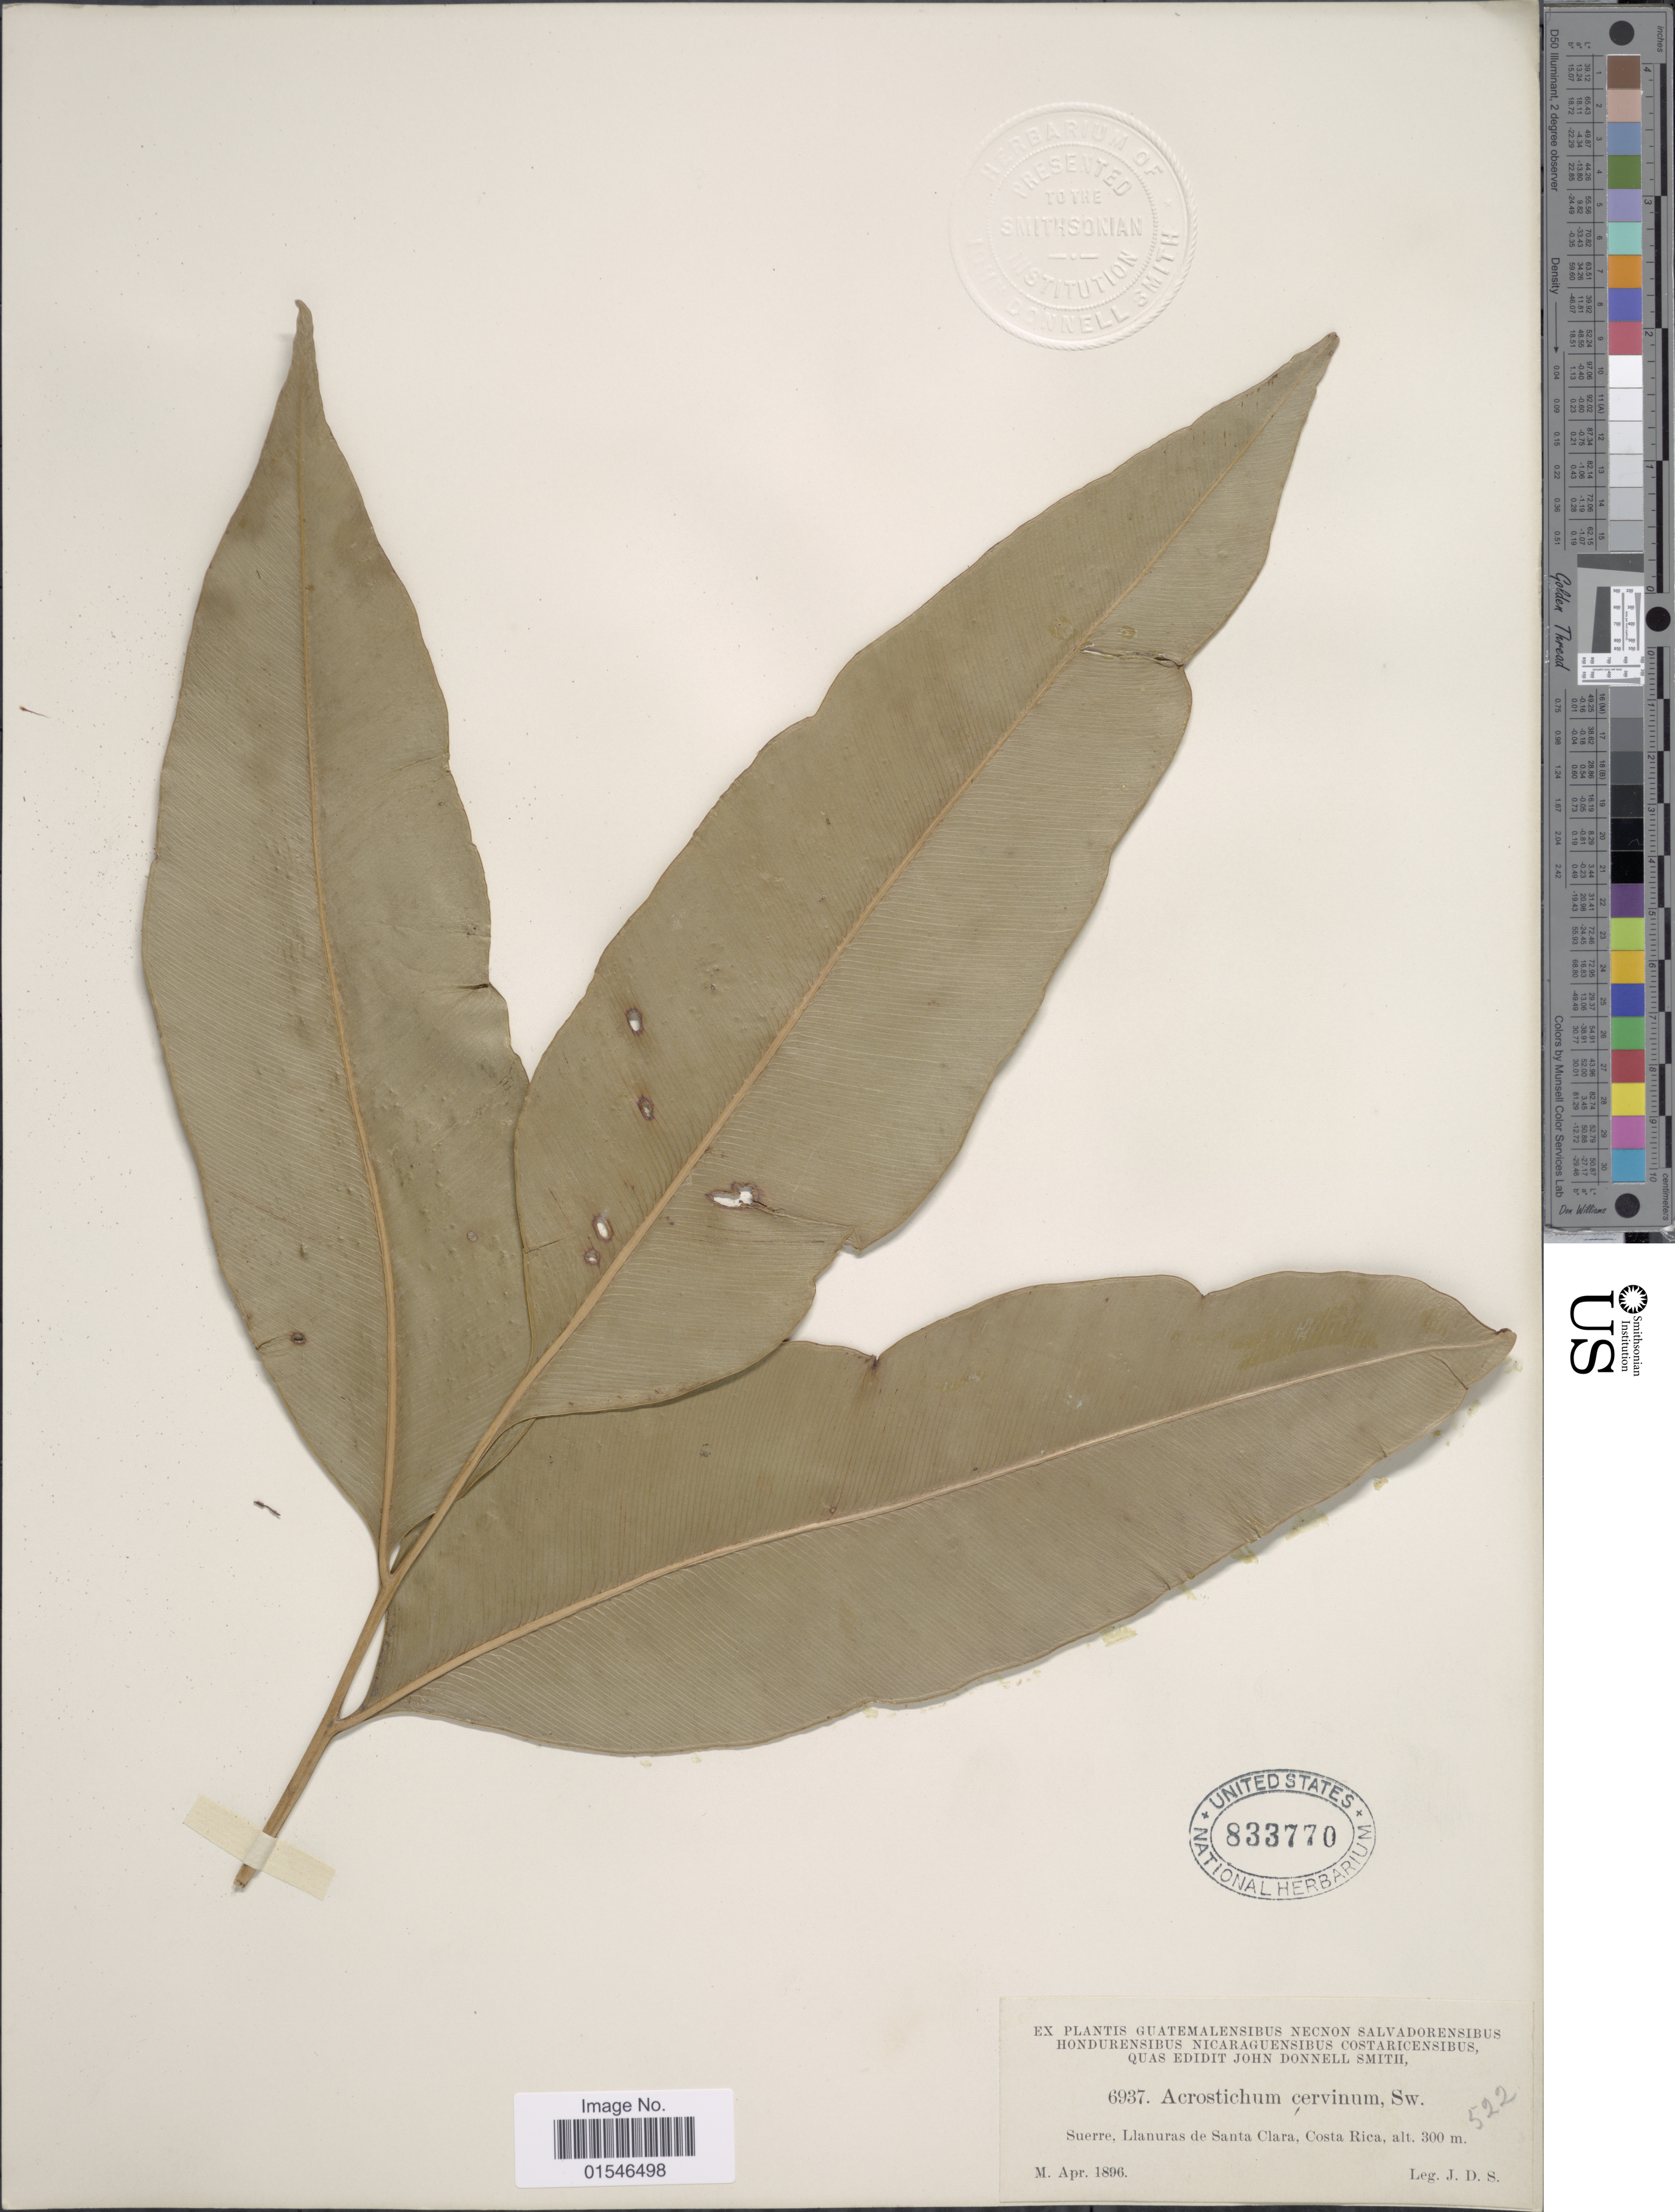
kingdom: Plantae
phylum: Tracheophyta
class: Polypodiopsida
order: Polypodiales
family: Dryopteridaceae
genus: Olfersia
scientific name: Olfersia cervina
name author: (L.) Kunze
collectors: J. Donnell Smith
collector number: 6937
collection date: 1896-04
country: Costa Rica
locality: Suerre, Llanuras de Santa Clara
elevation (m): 300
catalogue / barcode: US 833770